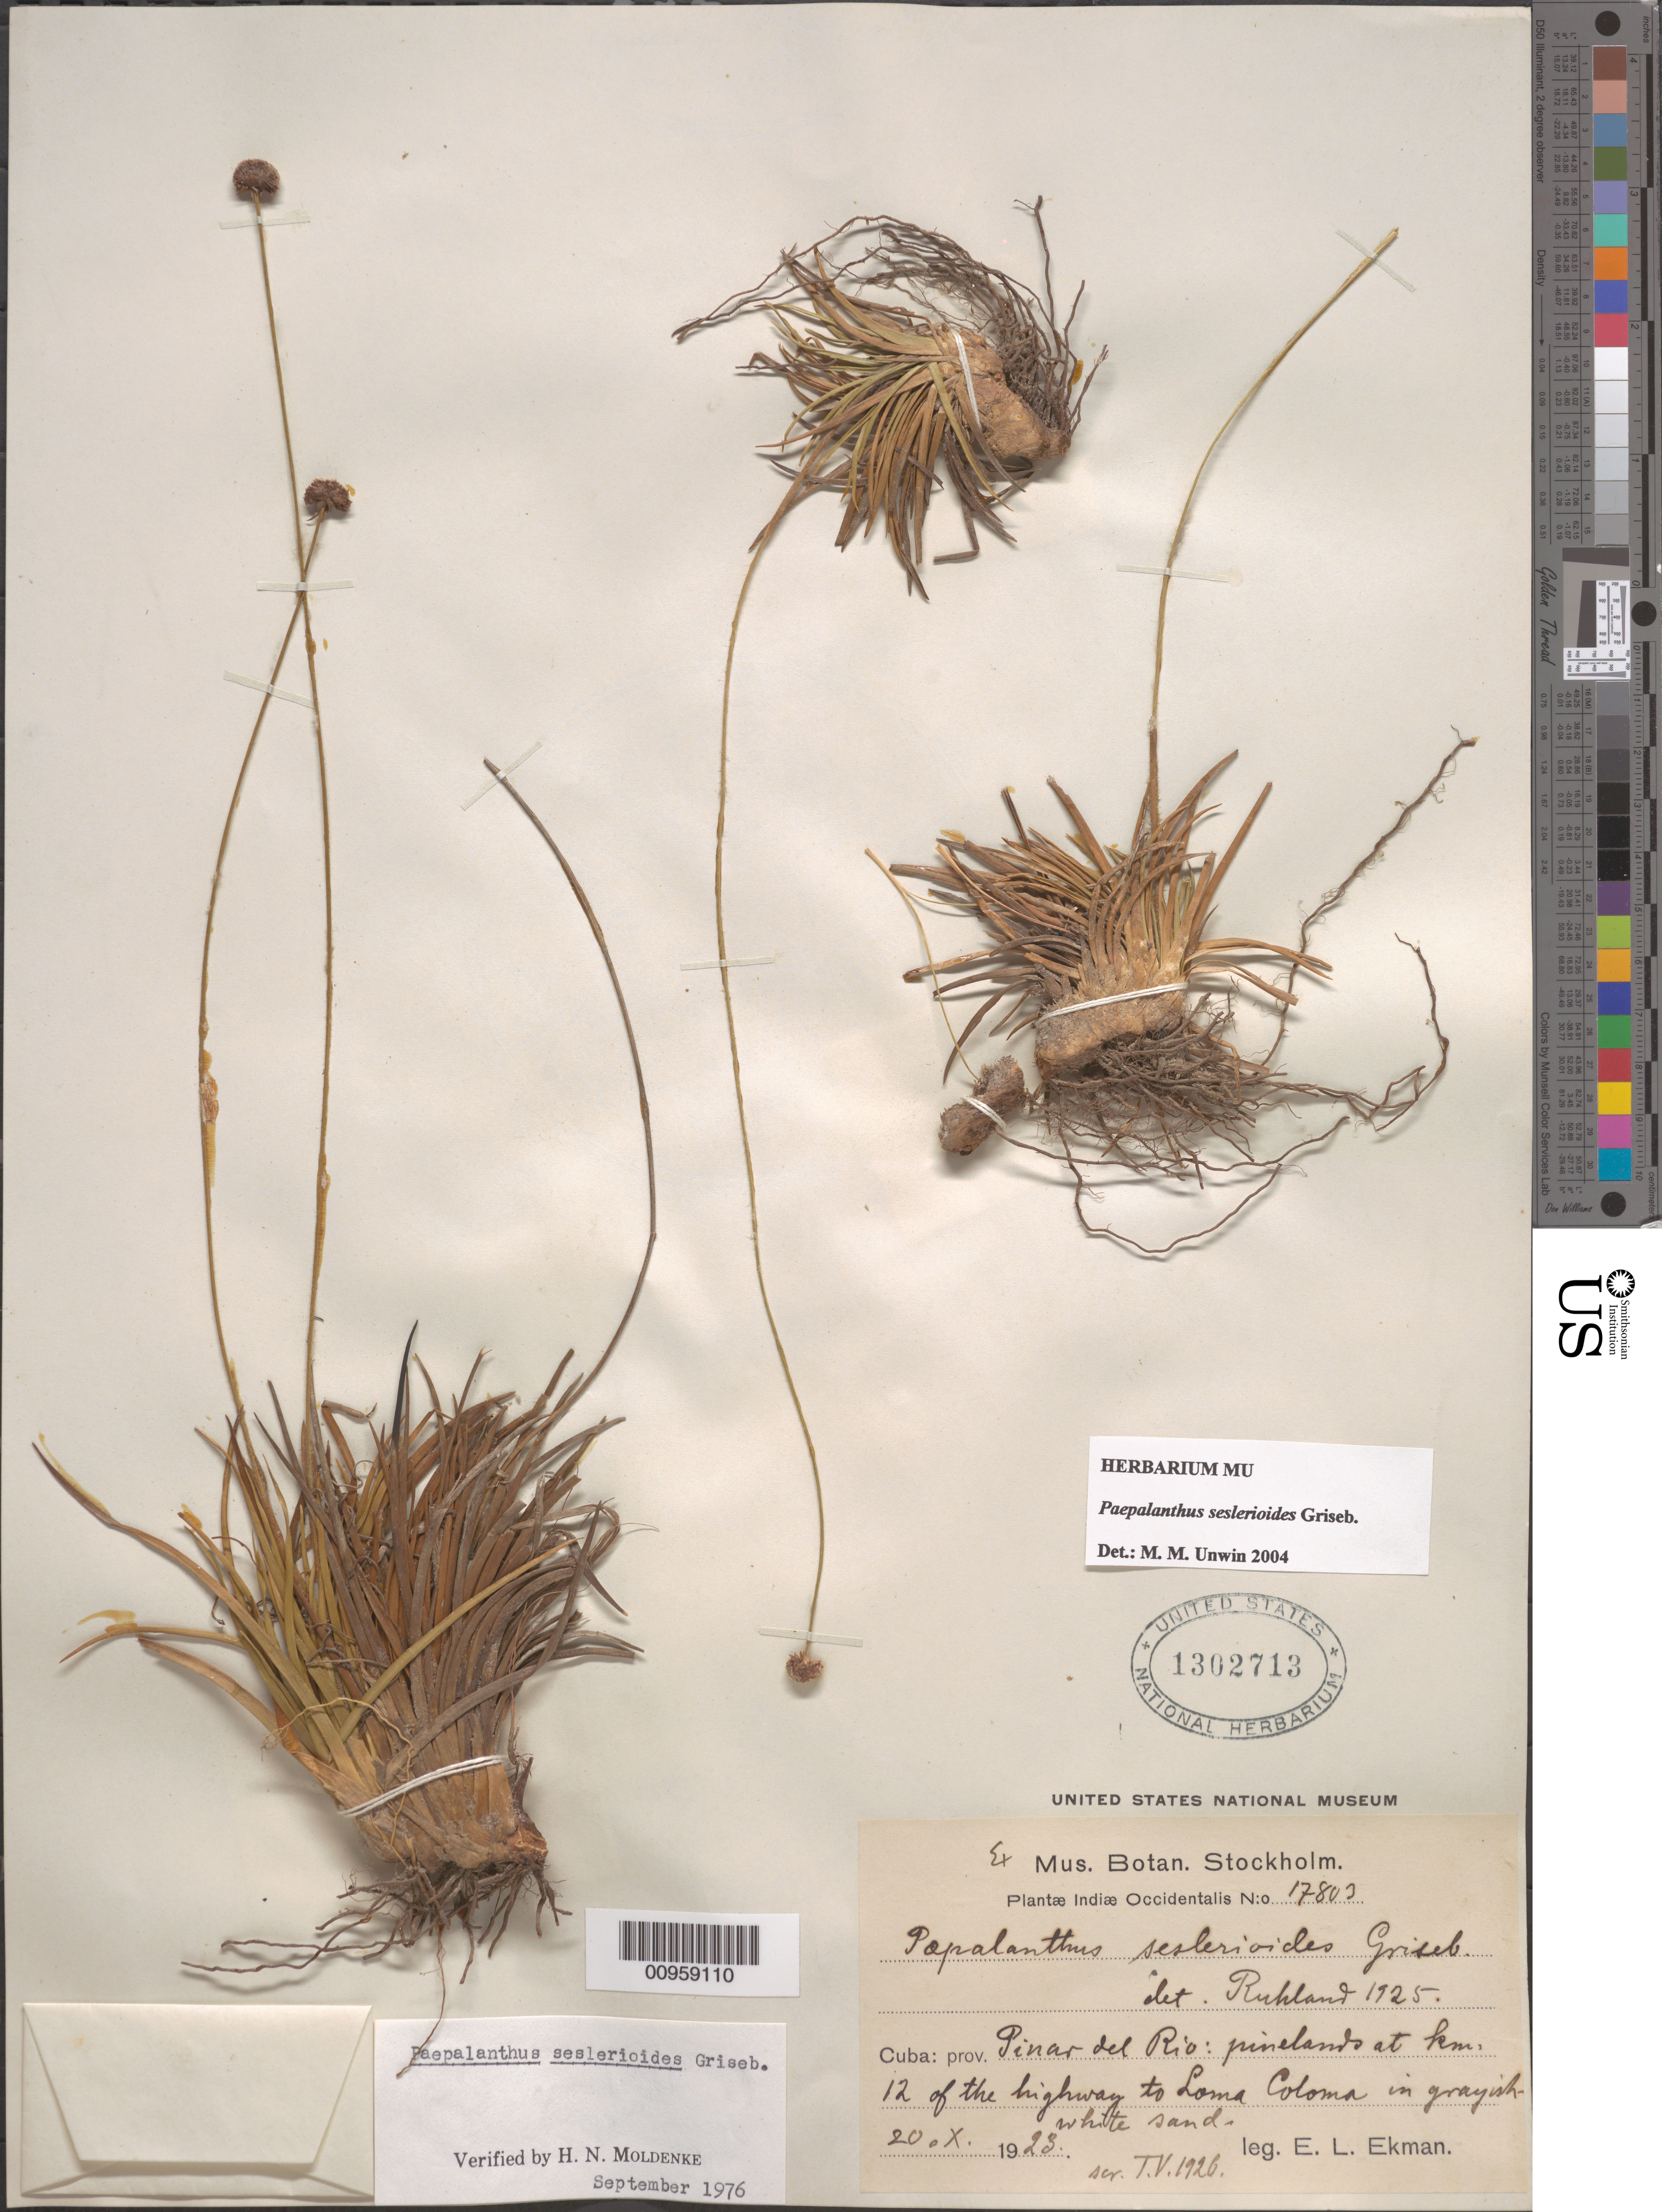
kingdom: Plantae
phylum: Tracheophyta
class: Liliopsida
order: Poales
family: Eriocaulaceae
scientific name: Giuliettia seslerioides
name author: (Griseb.) Andrino & Sano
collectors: E. L. Ekman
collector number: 17803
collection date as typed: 20 Oct 1923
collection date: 1923-10-20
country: Cuba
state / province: Pinar del Río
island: Cuba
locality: At Km 12 of the highway to Loma Coloma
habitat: In grayish white sand in pinelands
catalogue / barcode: US 1302713